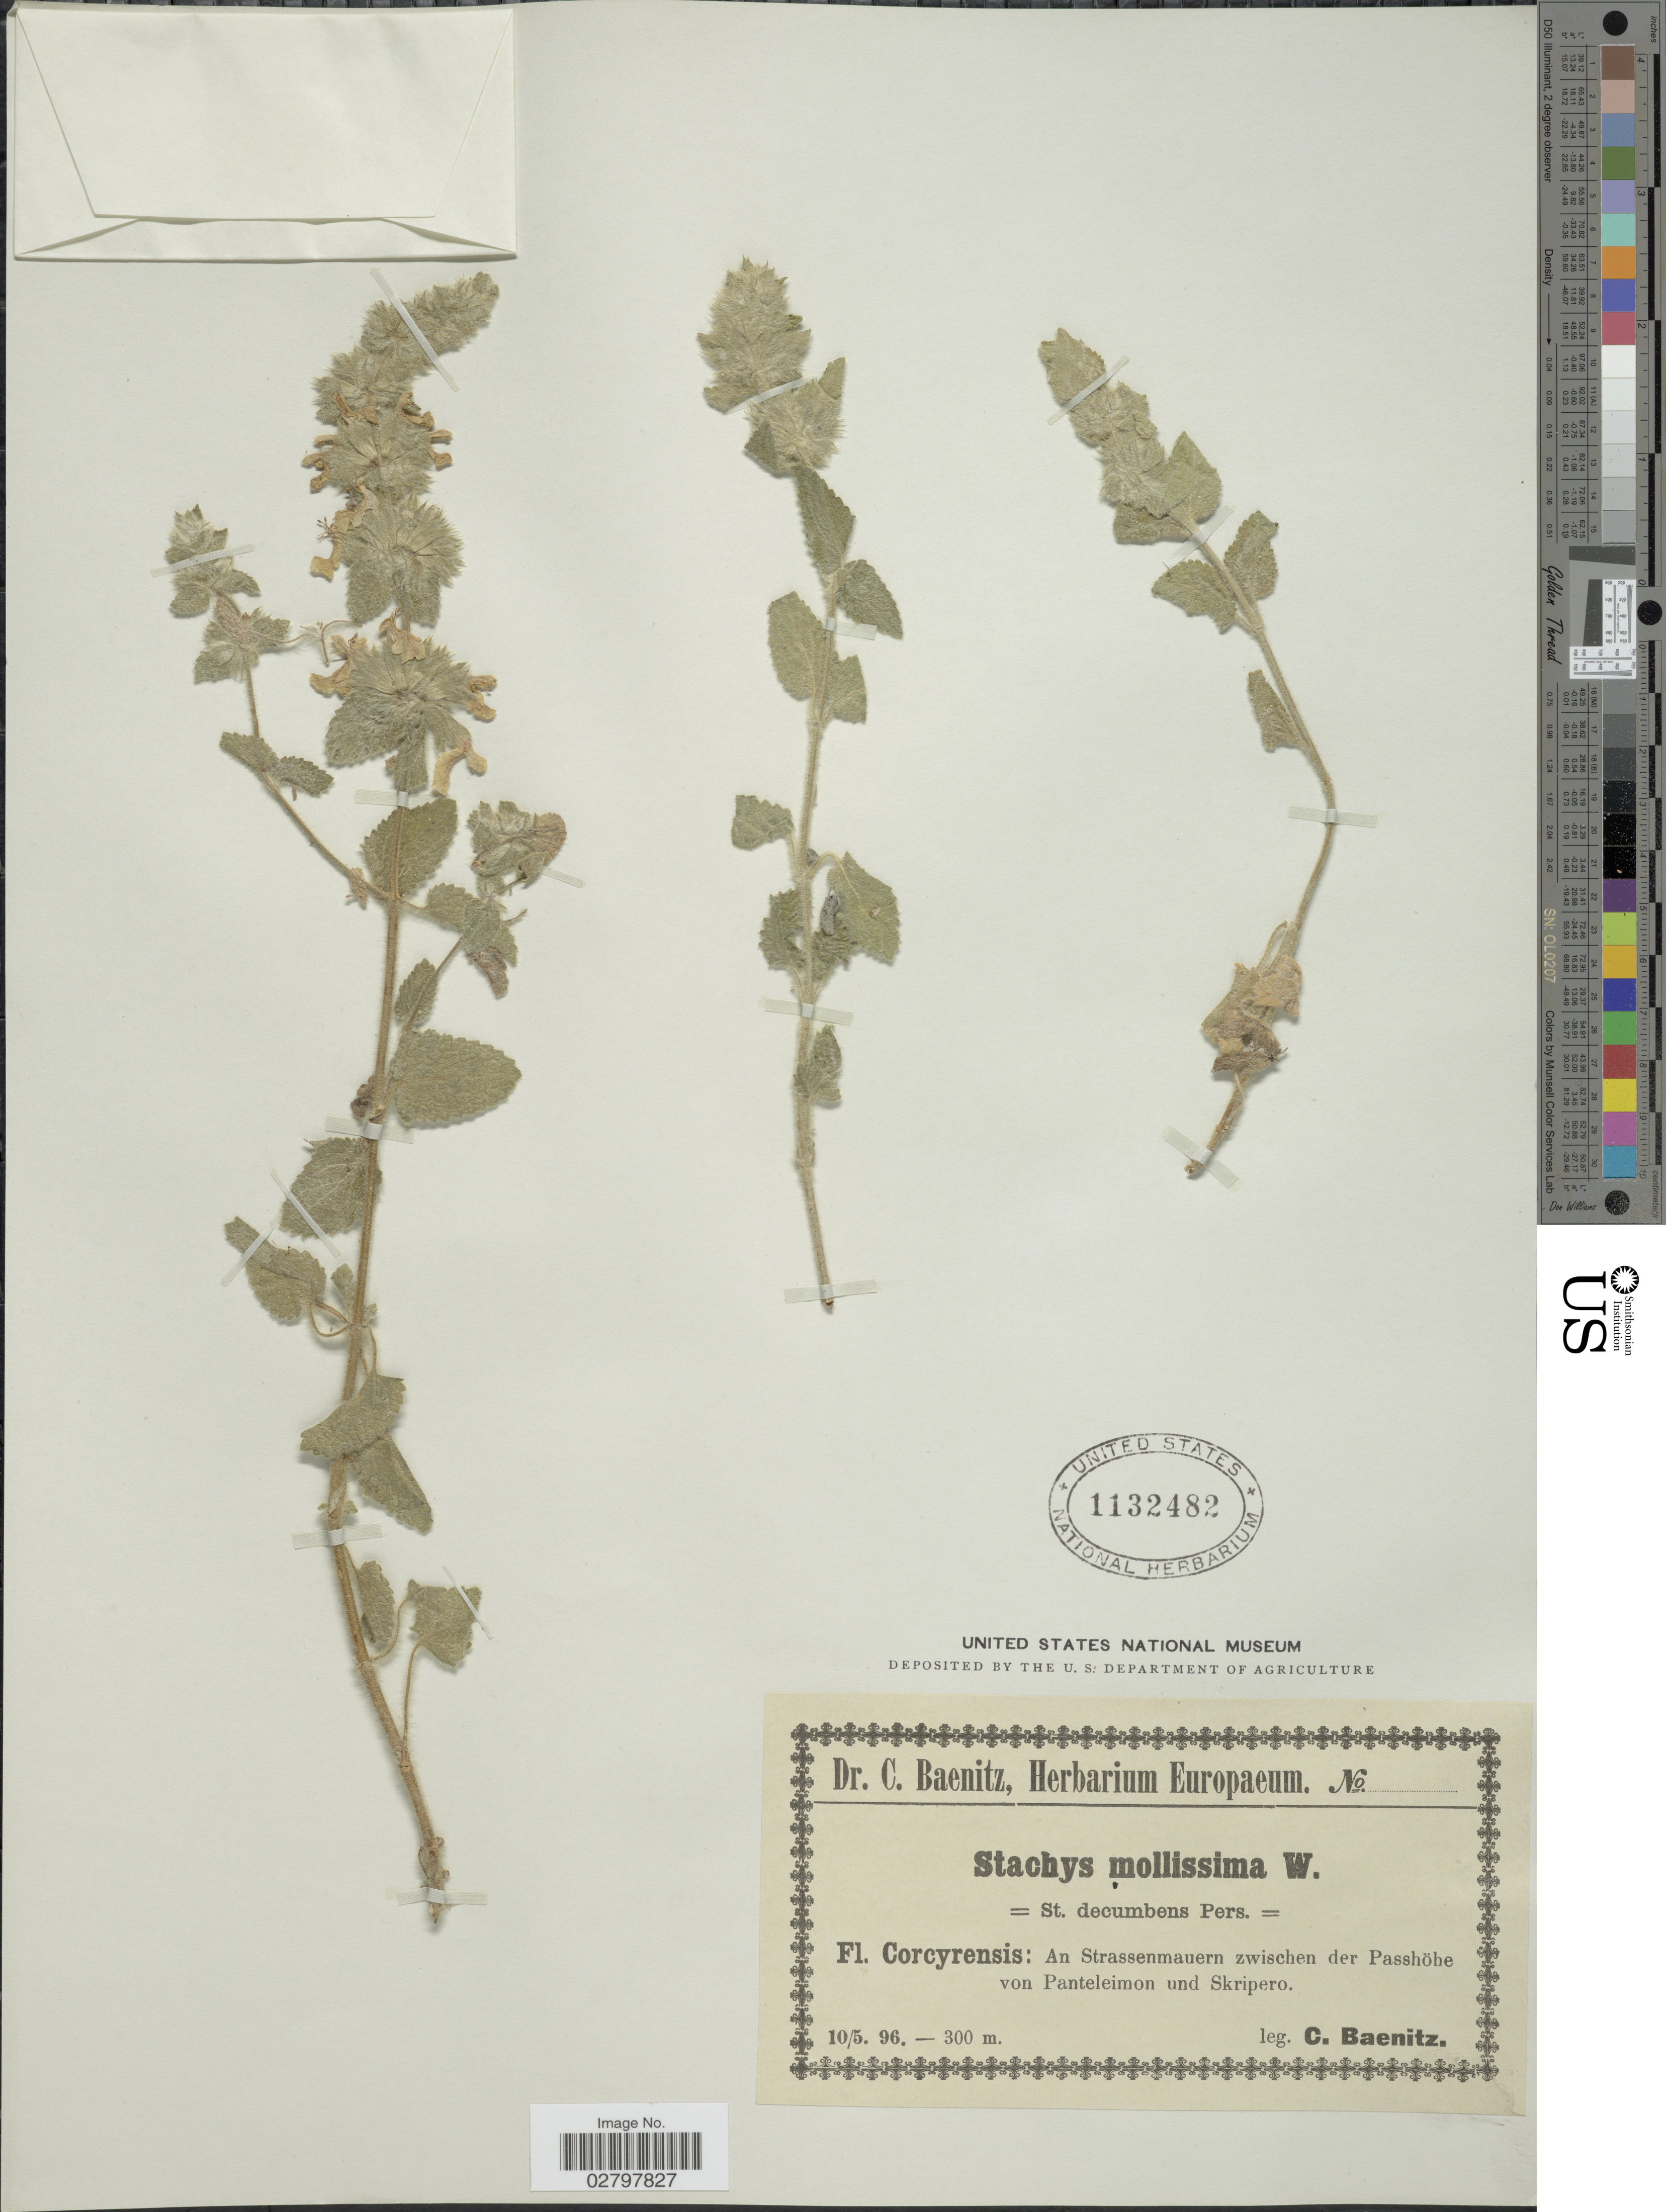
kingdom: Plantae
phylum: Tracheophyta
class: Magnoliopsida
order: Lamiales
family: Lamiaceae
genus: Stachys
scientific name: Stachys mollissima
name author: Willd.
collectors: C. G. Baenitz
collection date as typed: Transcribed d/m/y: 10/5/96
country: Greece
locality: Fl. Corcyrensis: An Strassenmauern zwischen der Passhöhe von Panteleimon und Skripero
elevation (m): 300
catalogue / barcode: US 1132482